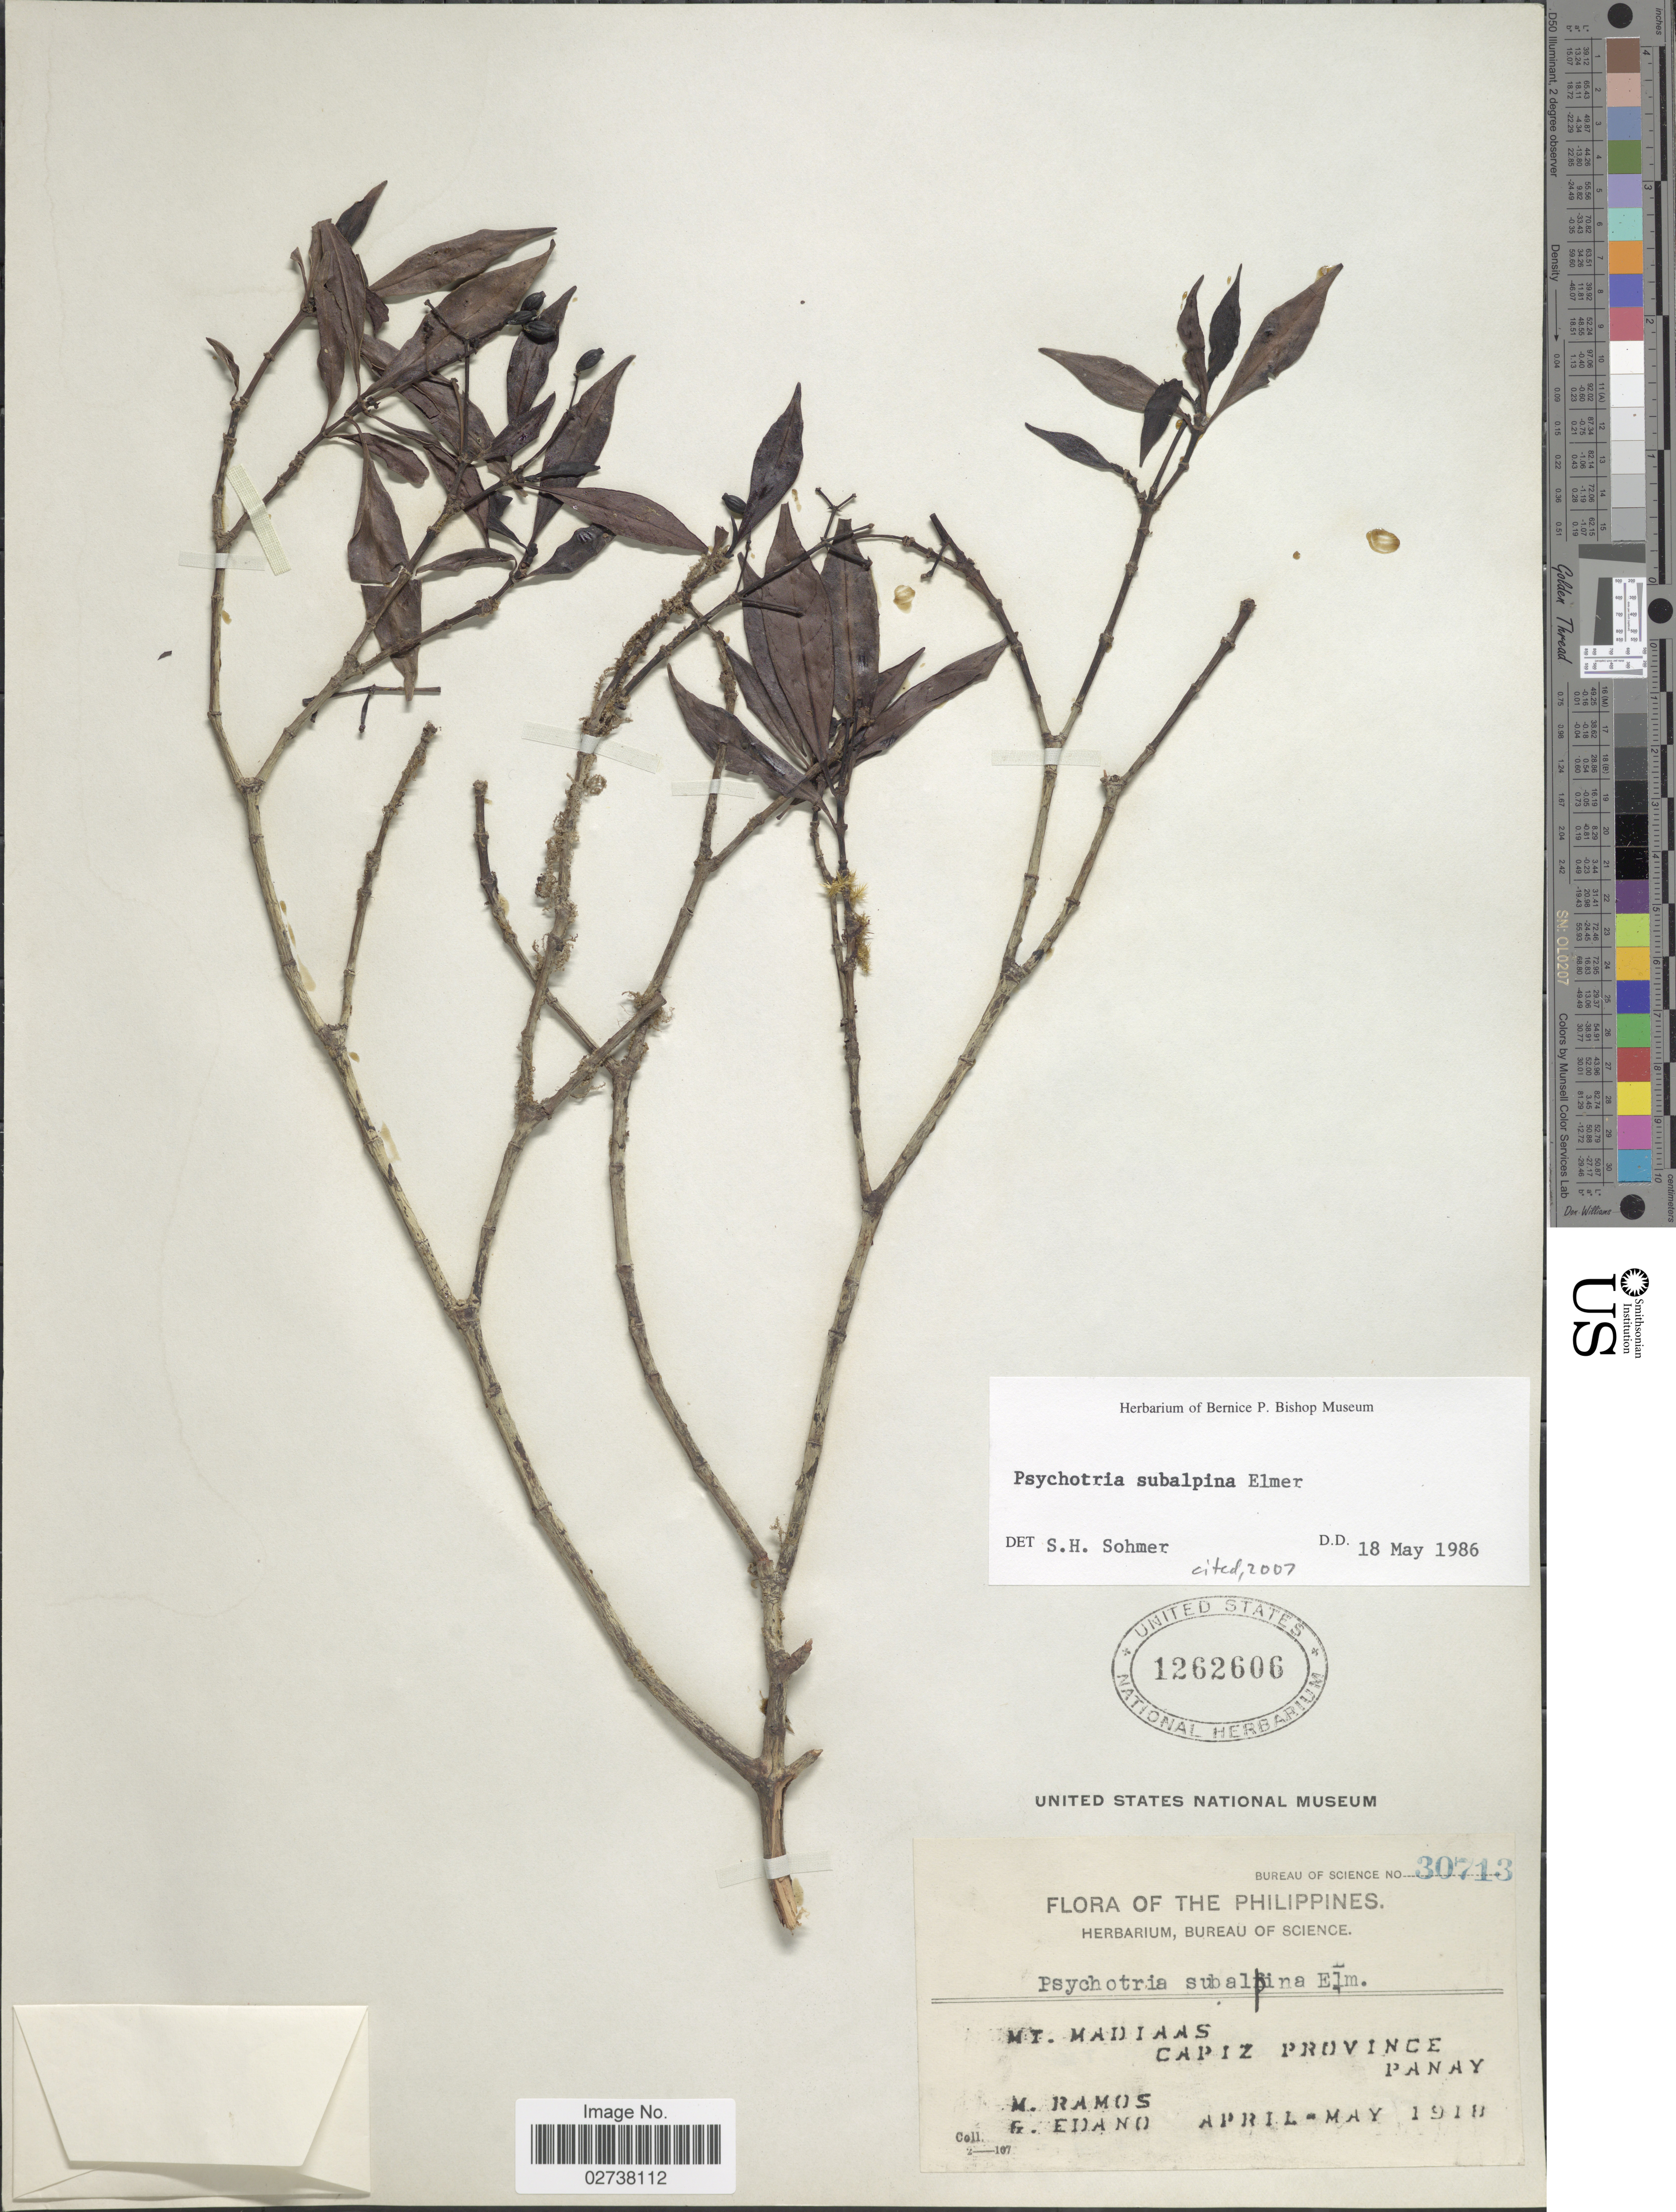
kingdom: Plantae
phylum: Tracheophyta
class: Magnoliopsida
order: Gentianales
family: Rubiaceae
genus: Psychotria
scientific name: Psychotria subalpina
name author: Elmer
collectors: M. Ramos & G. Edaño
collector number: Bureau of Science 30713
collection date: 1918-04/1918-05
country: Philippines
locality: Mt. Madiaas, Capiz Province, Panay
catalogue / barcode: US 1262606